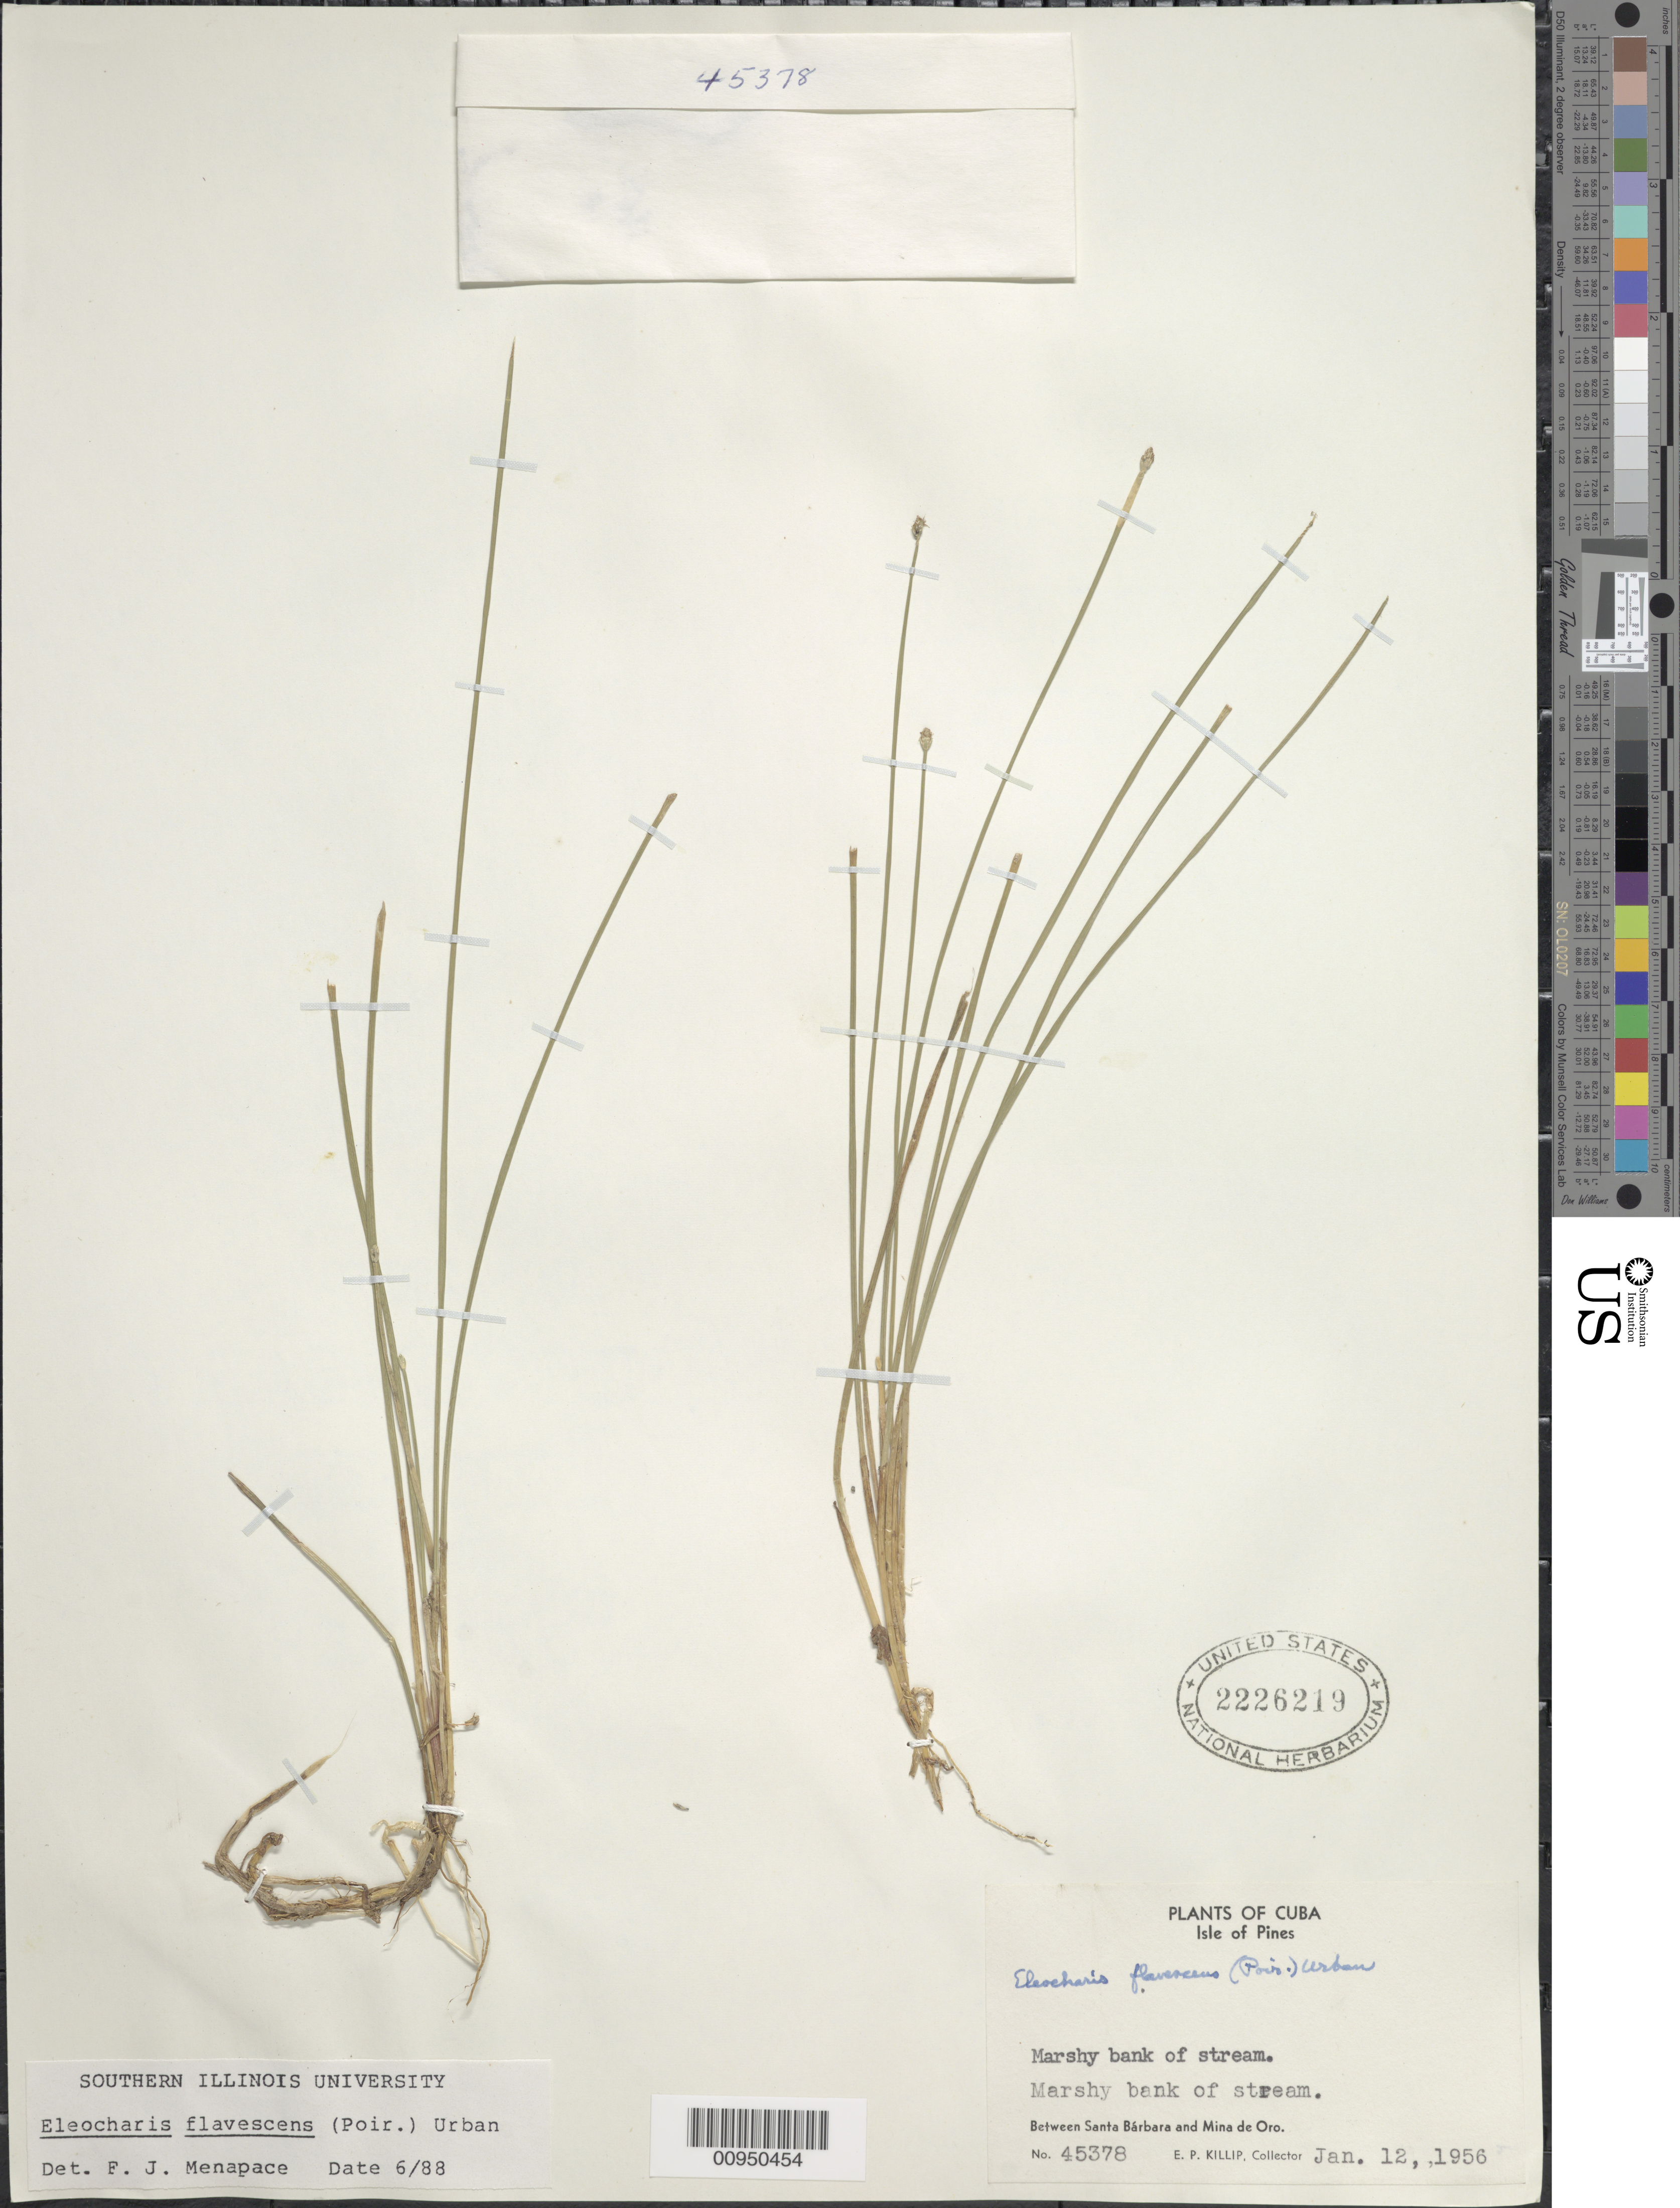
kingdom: Plantae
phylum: Tracheophyta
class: Liliopsida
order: Poales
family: Cyperaceae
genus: Eleocharis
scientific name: Eleocharis flavescens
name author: (Poir.) Urb.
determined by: Menapace, F. J.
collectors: E. P. Killip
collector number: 45378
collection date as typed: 12 Jan 1956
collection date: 1956-01-12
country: Cuba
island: Isla de la Juventud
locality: Stream between Santa Bárbara and Mina de Oro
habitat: Marshy bank of stream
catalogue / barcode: US 2226219